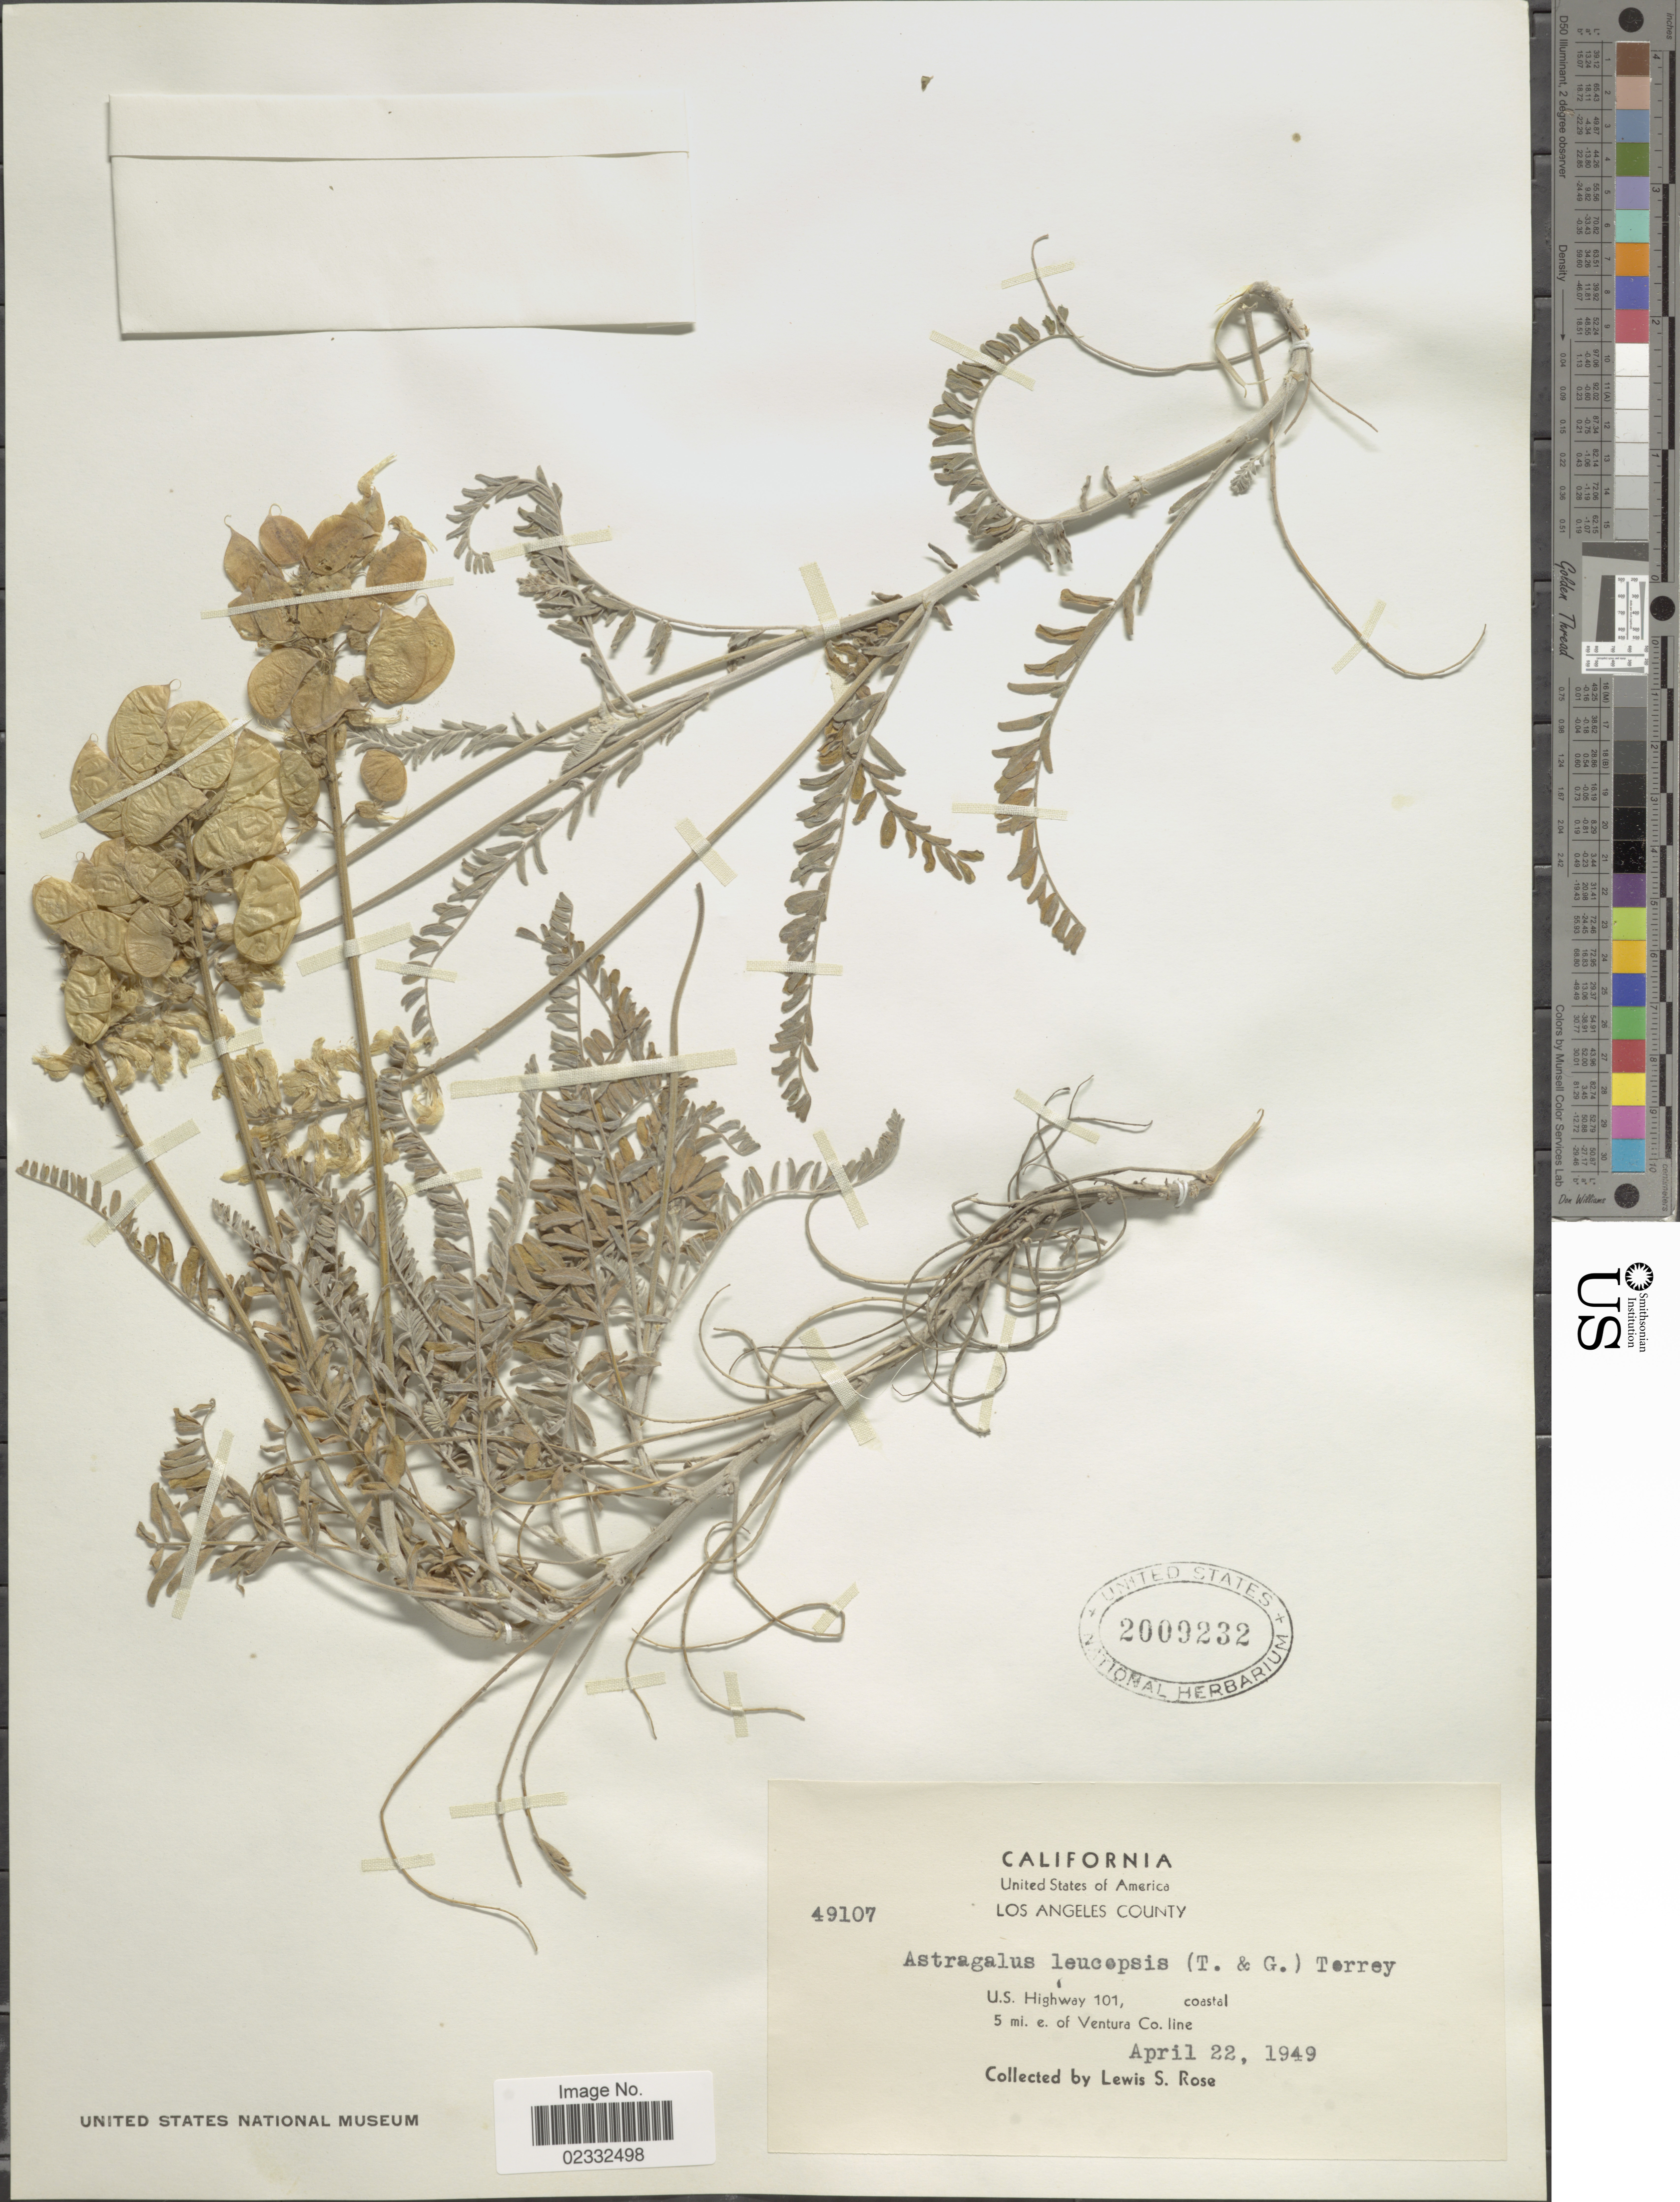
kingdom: Plantae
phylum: Tracheophyta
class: Magnoliopsida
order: Fabales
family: Fabaceae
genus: Astragalus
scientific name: Astragalus leucopsis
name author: (Torr.) Torr.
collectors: L. S. Rose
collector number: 49107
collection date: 1949-04-22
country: United States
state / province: California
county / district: Los Angeles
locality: Los Angeles County. U.S. Highway 101, coastal. 5 mi. e, of Ventura Co.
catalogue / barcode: US 2009232